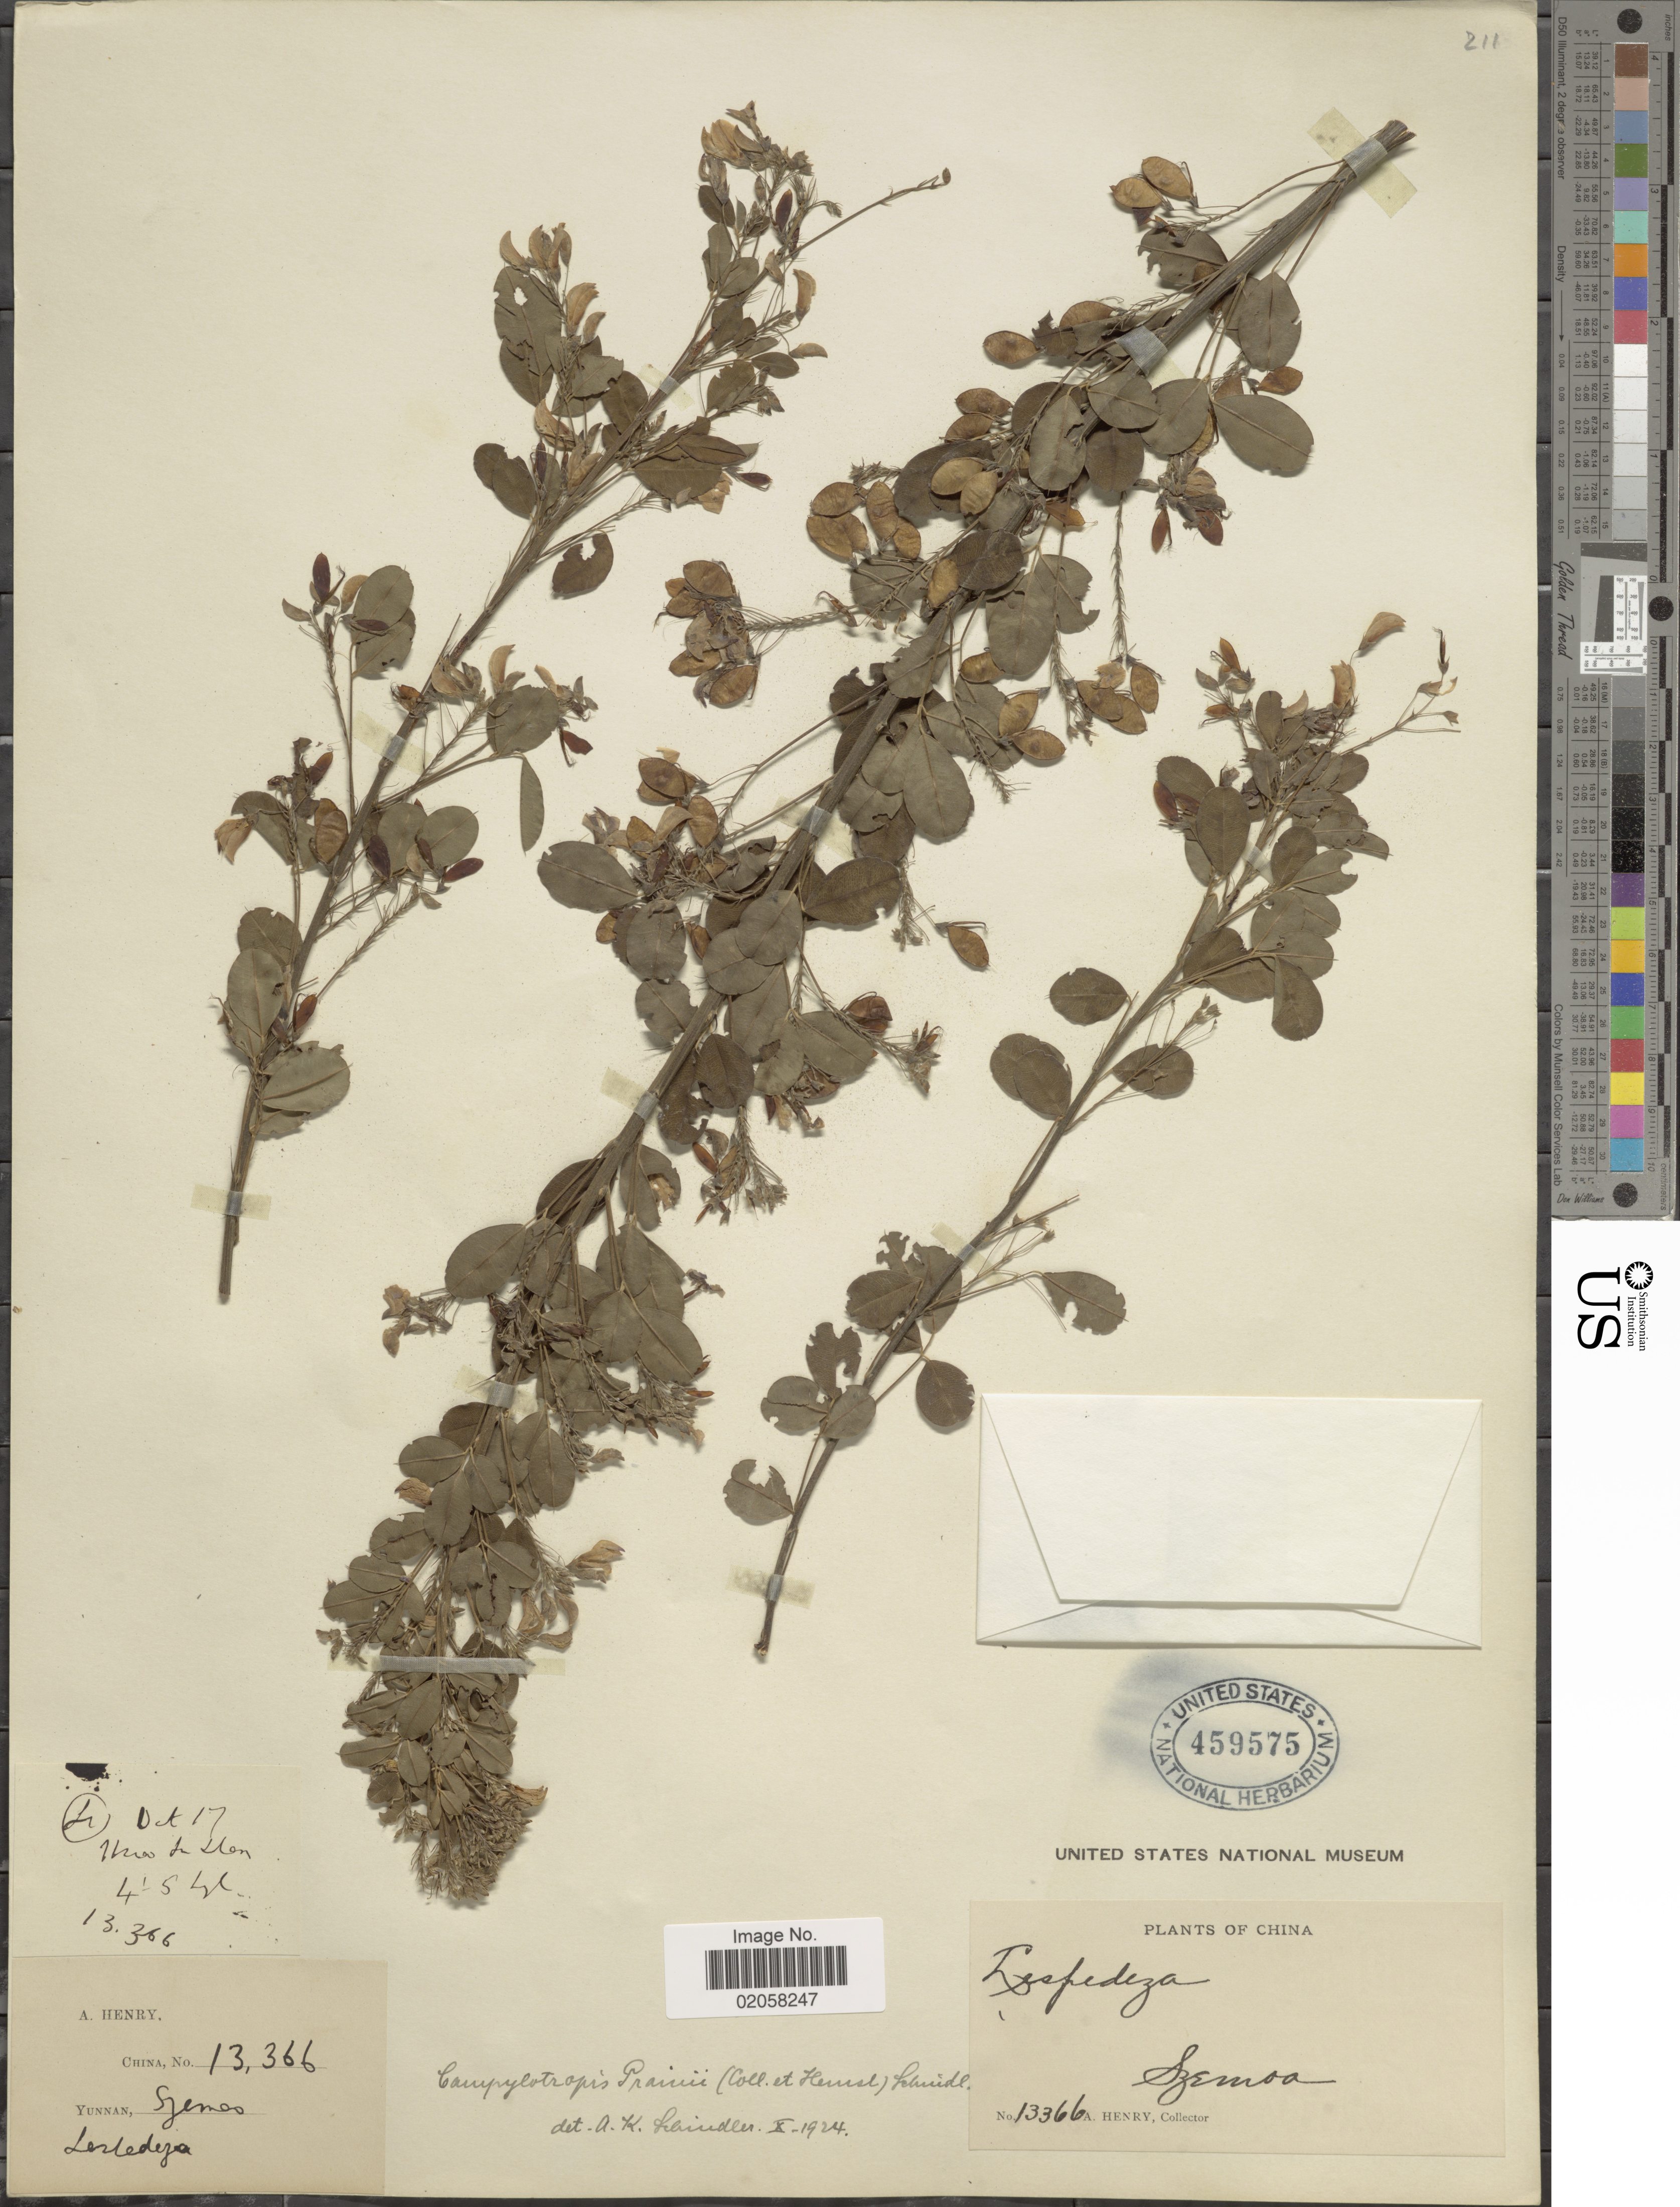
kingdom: Plantae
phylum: Tracheophyta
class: Magnoliopsida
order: Fabales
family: Fabaceae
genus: Campylotropis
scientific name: Campylotropis prainii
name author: (Collett & Hemsl.) Schindl.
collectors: A. Henry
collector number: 13366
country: China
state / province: Yunnan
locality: Szemeo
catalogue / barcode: US 459575